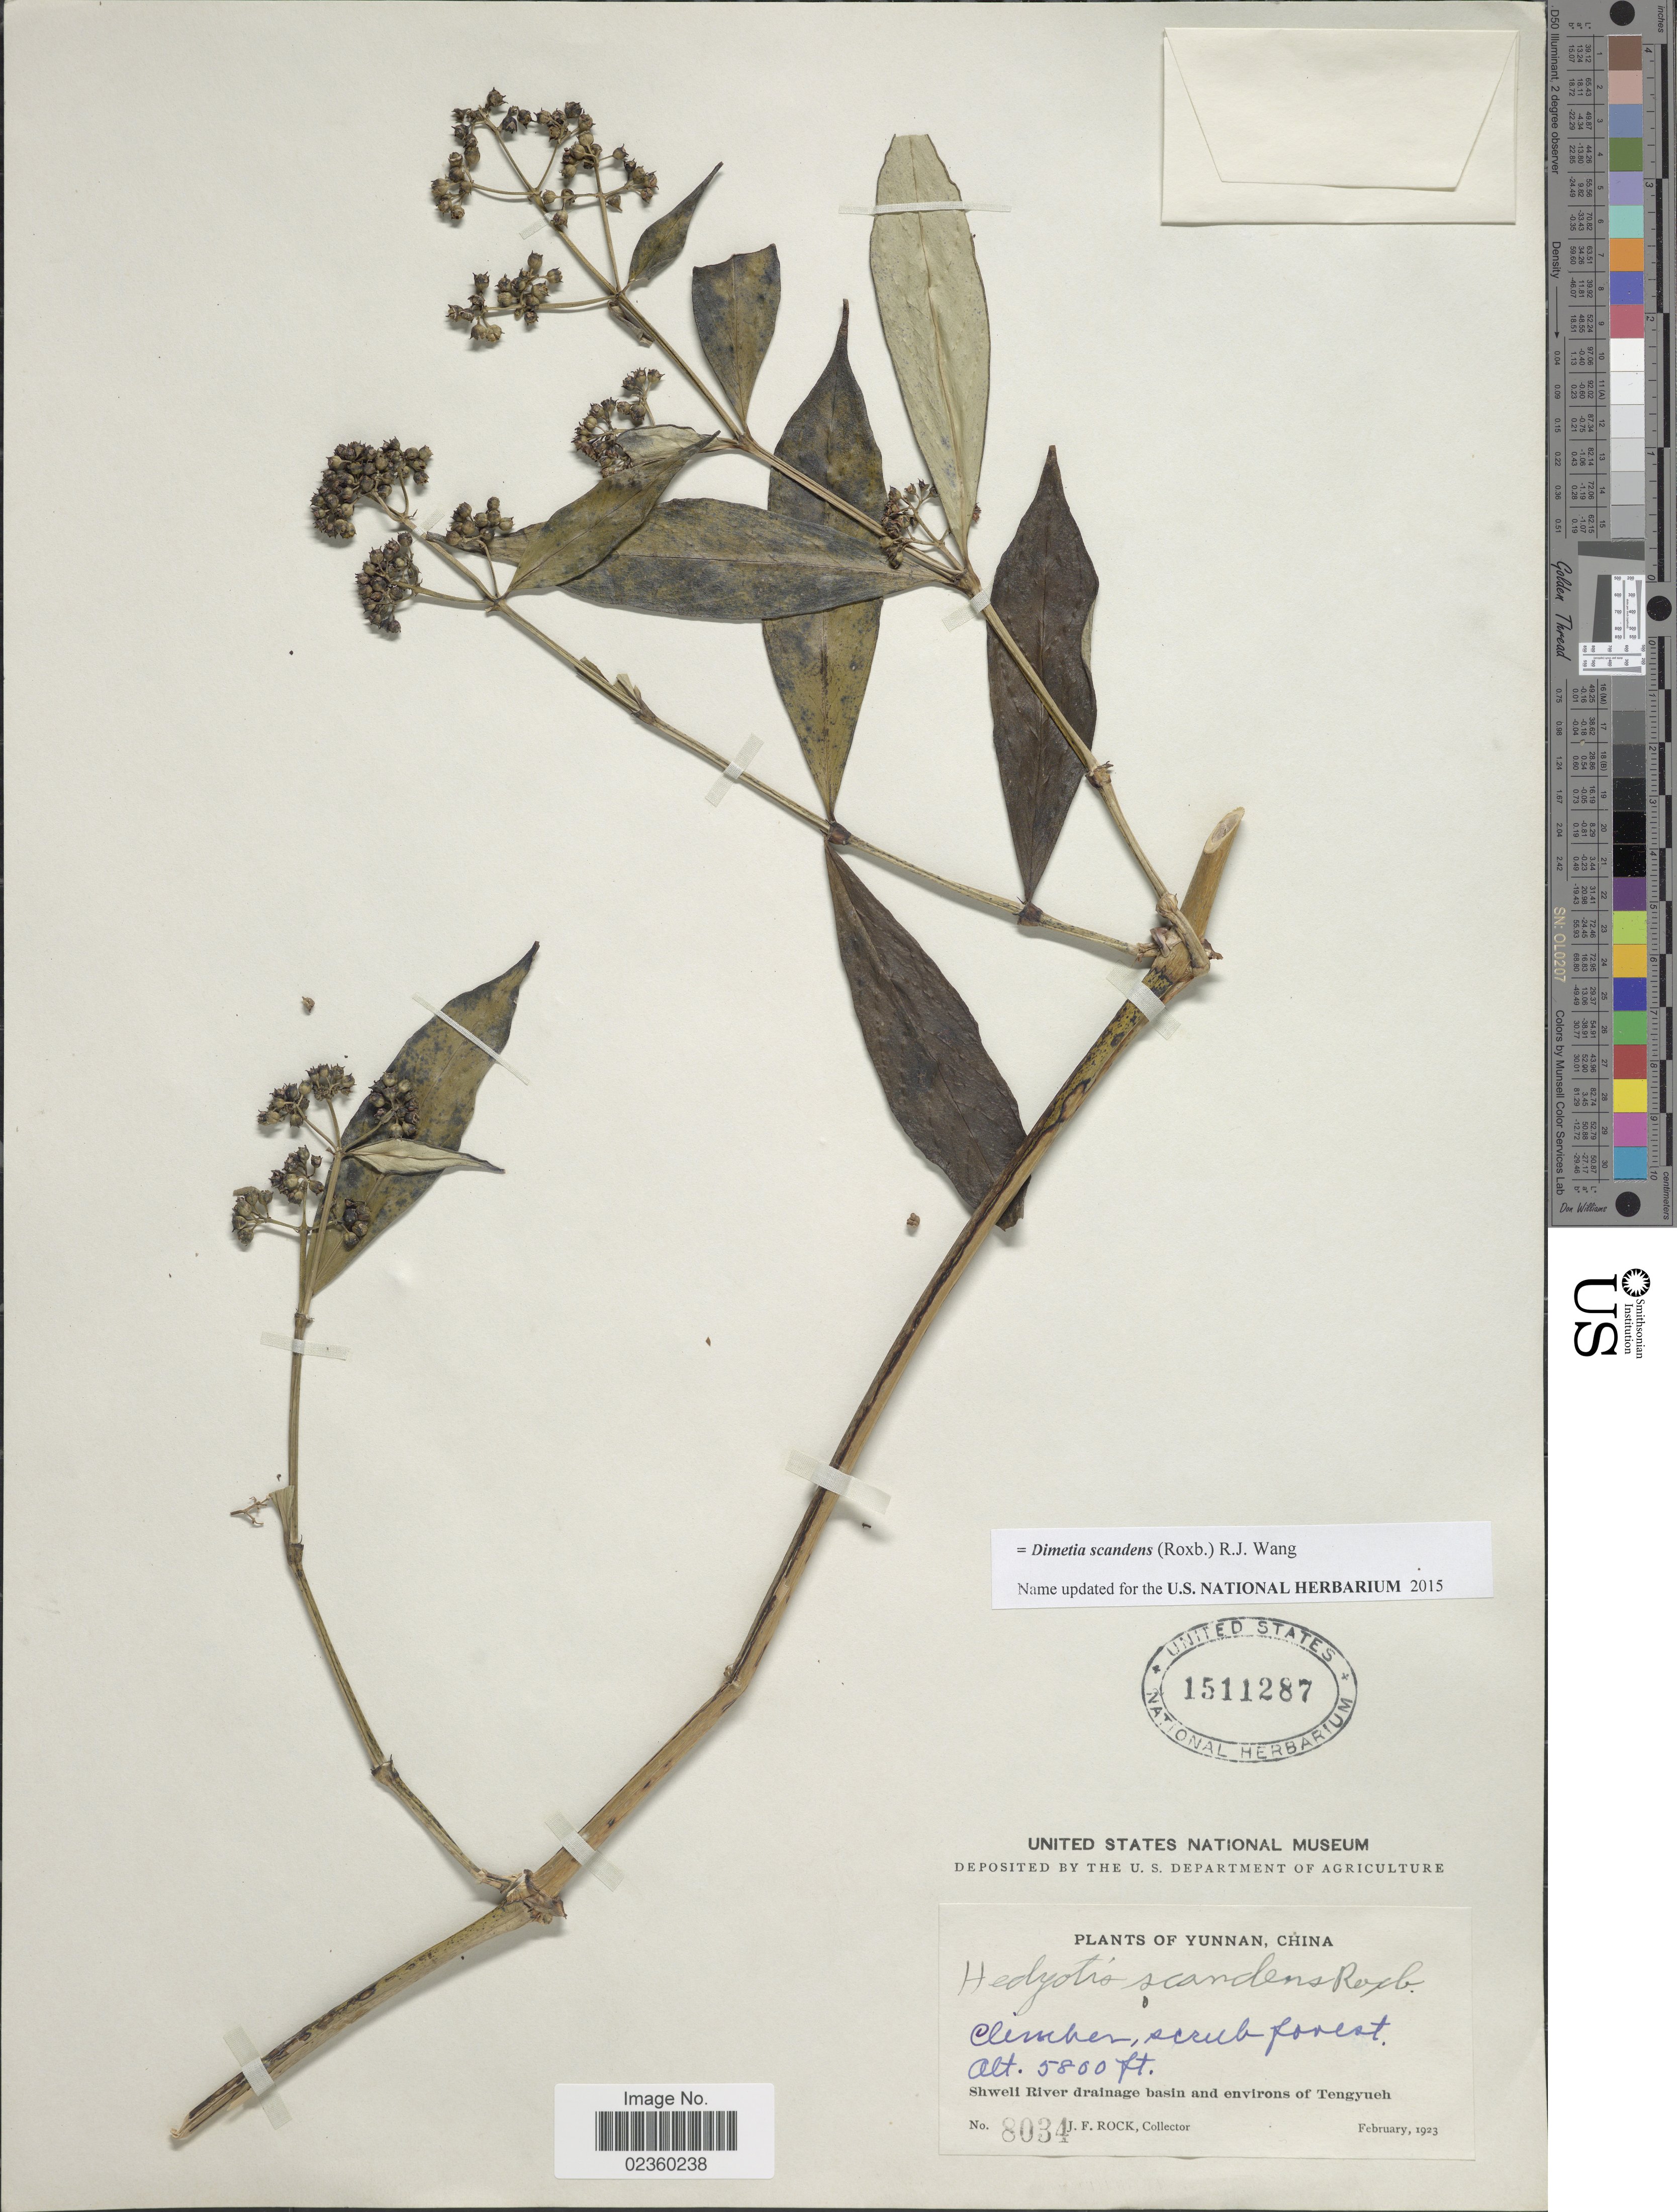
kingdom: Plantae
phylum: Tracheophyta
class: Magnoliopsida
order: Gentianales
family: Rubiaceae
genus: Dimetia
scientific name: Dimetia scandens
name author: (Roxb.) R.J. Wang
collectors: J. Rock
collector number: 8034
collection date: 1923-02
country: China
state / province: Yunnan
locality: Shweli River drainage basin and envrions of Tengyueh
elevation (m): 1768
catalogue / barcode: US 1511287